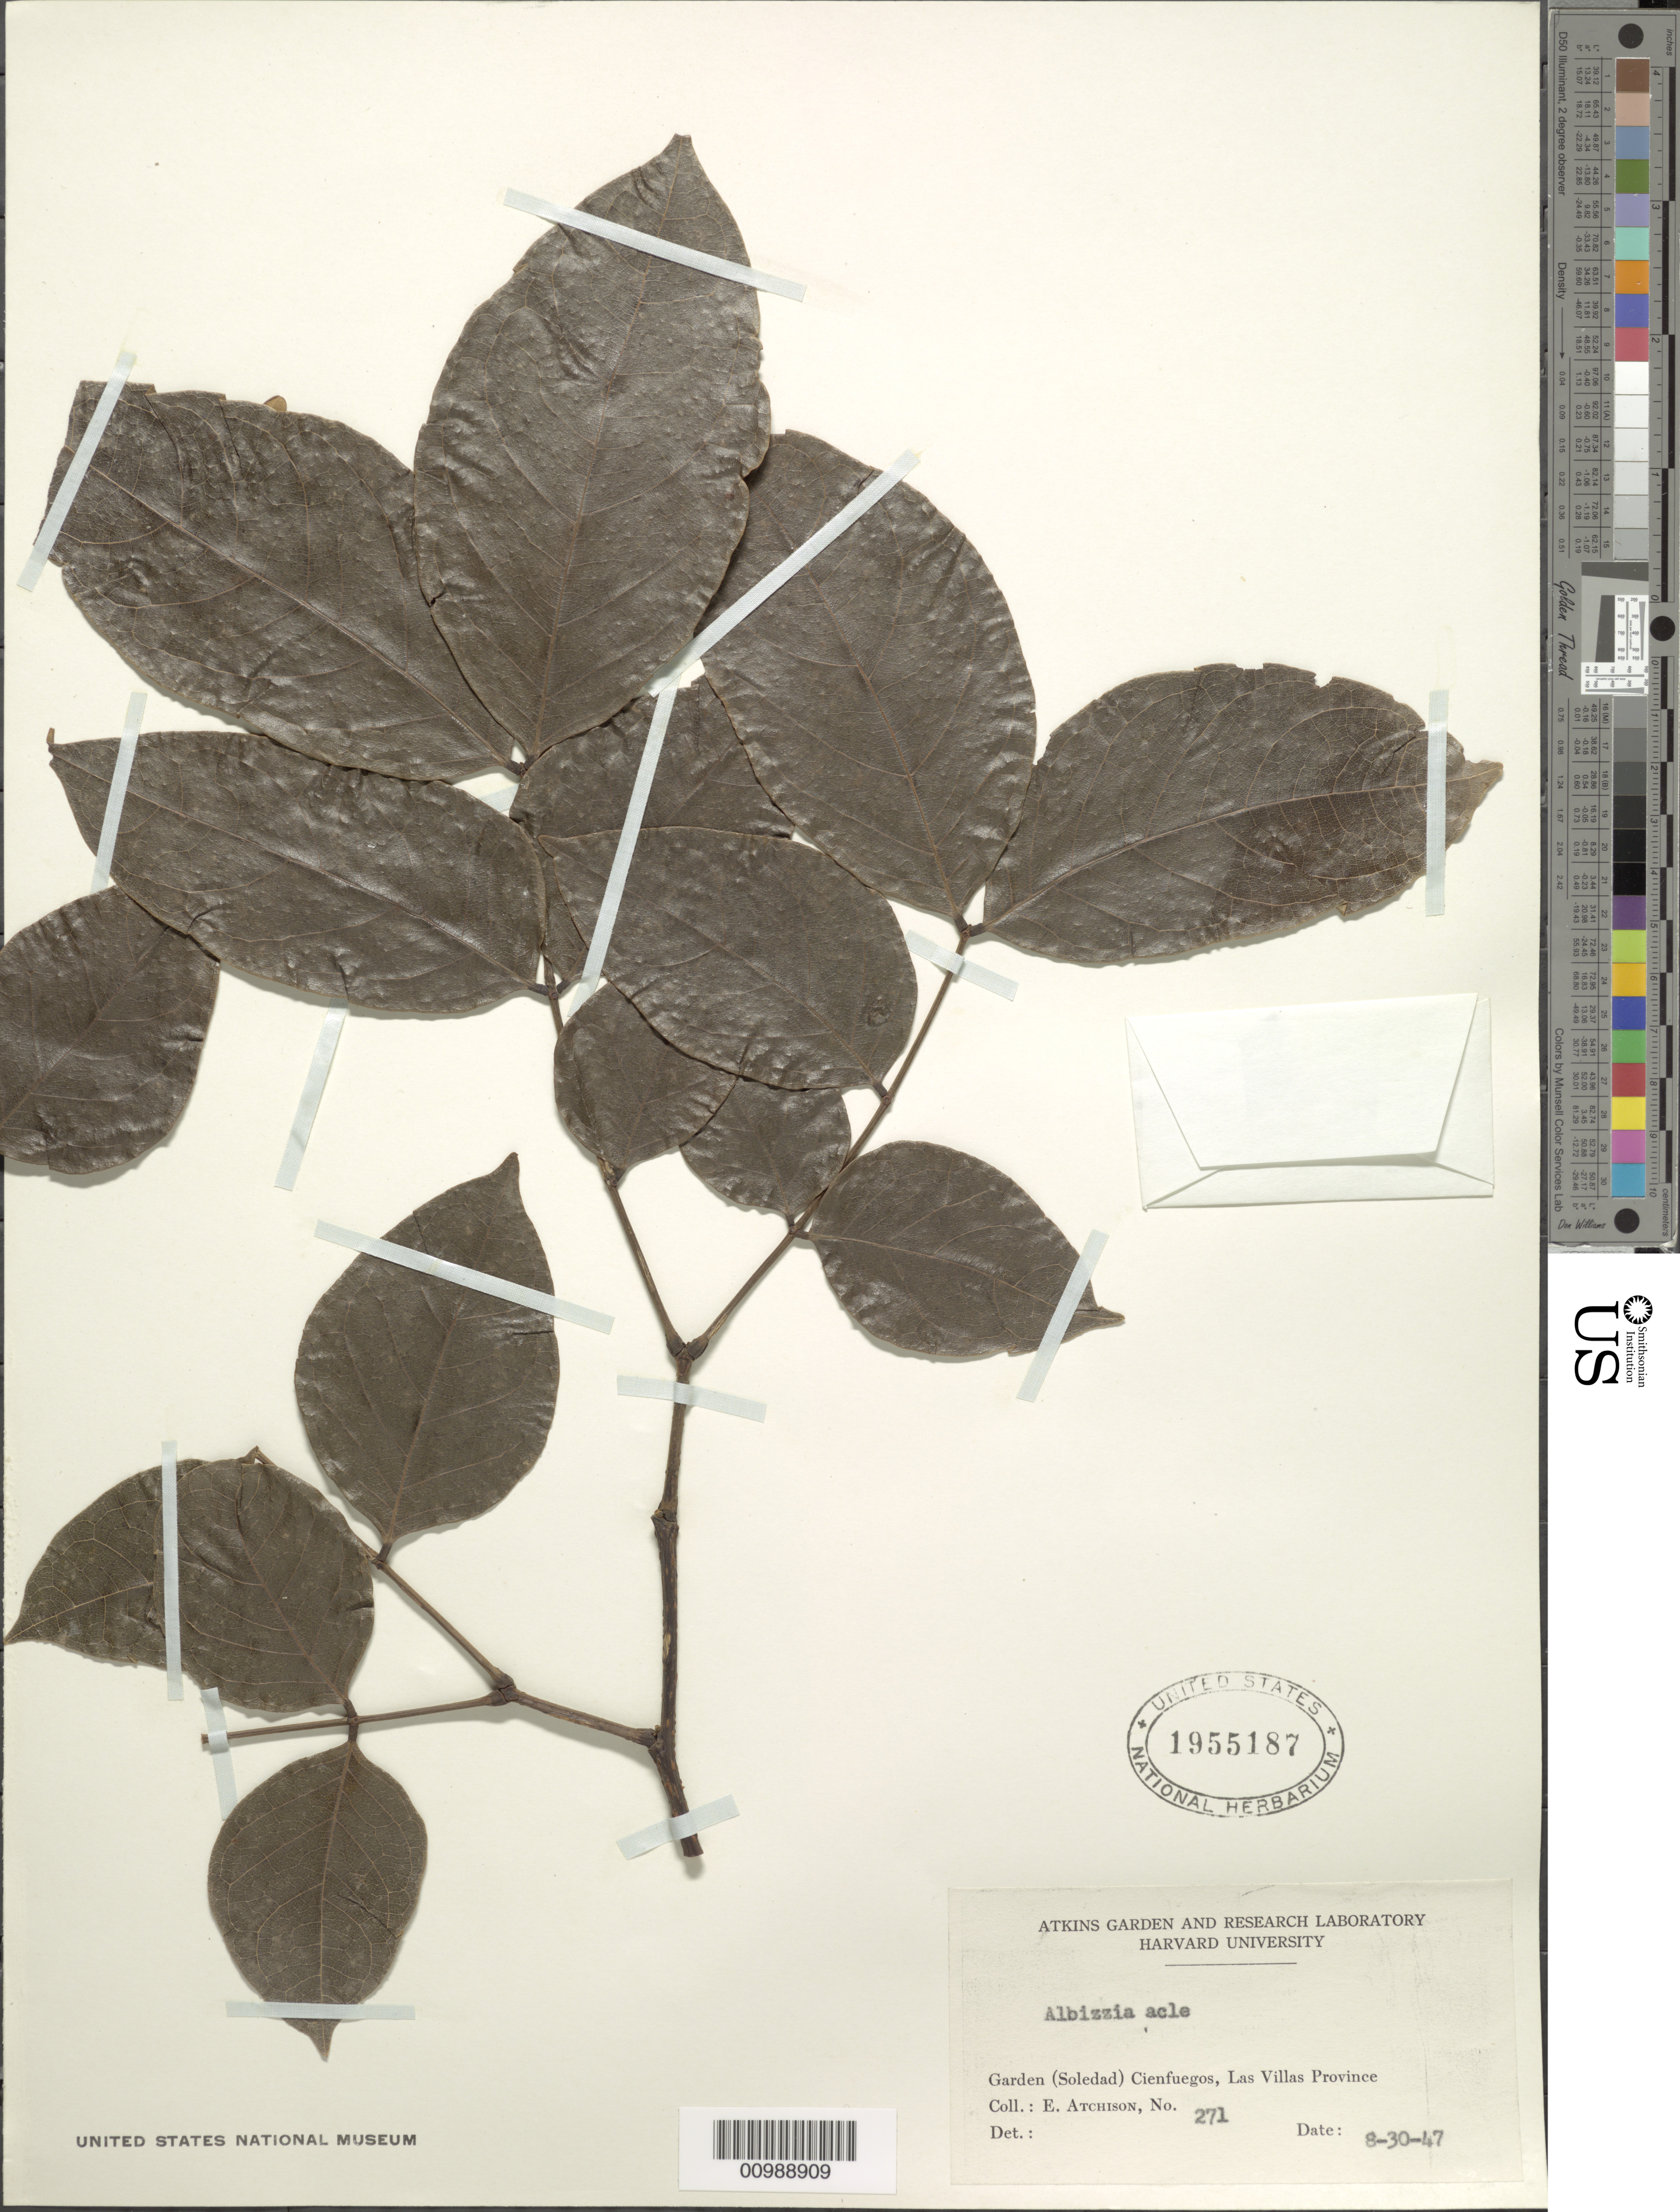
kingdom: Plantae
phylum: Tracheophyta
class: Magnoliopsida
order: Fabales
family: Fabaceae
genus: Albizia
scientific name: Albizia acle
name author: (Blanco) Merr.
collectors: E. Atchison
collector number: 271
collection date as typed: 30 Aug 1947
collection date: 1947-08-30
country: Cuba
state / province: Cienfuegos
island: Cuba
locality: Soledad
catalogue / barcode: US 1955187